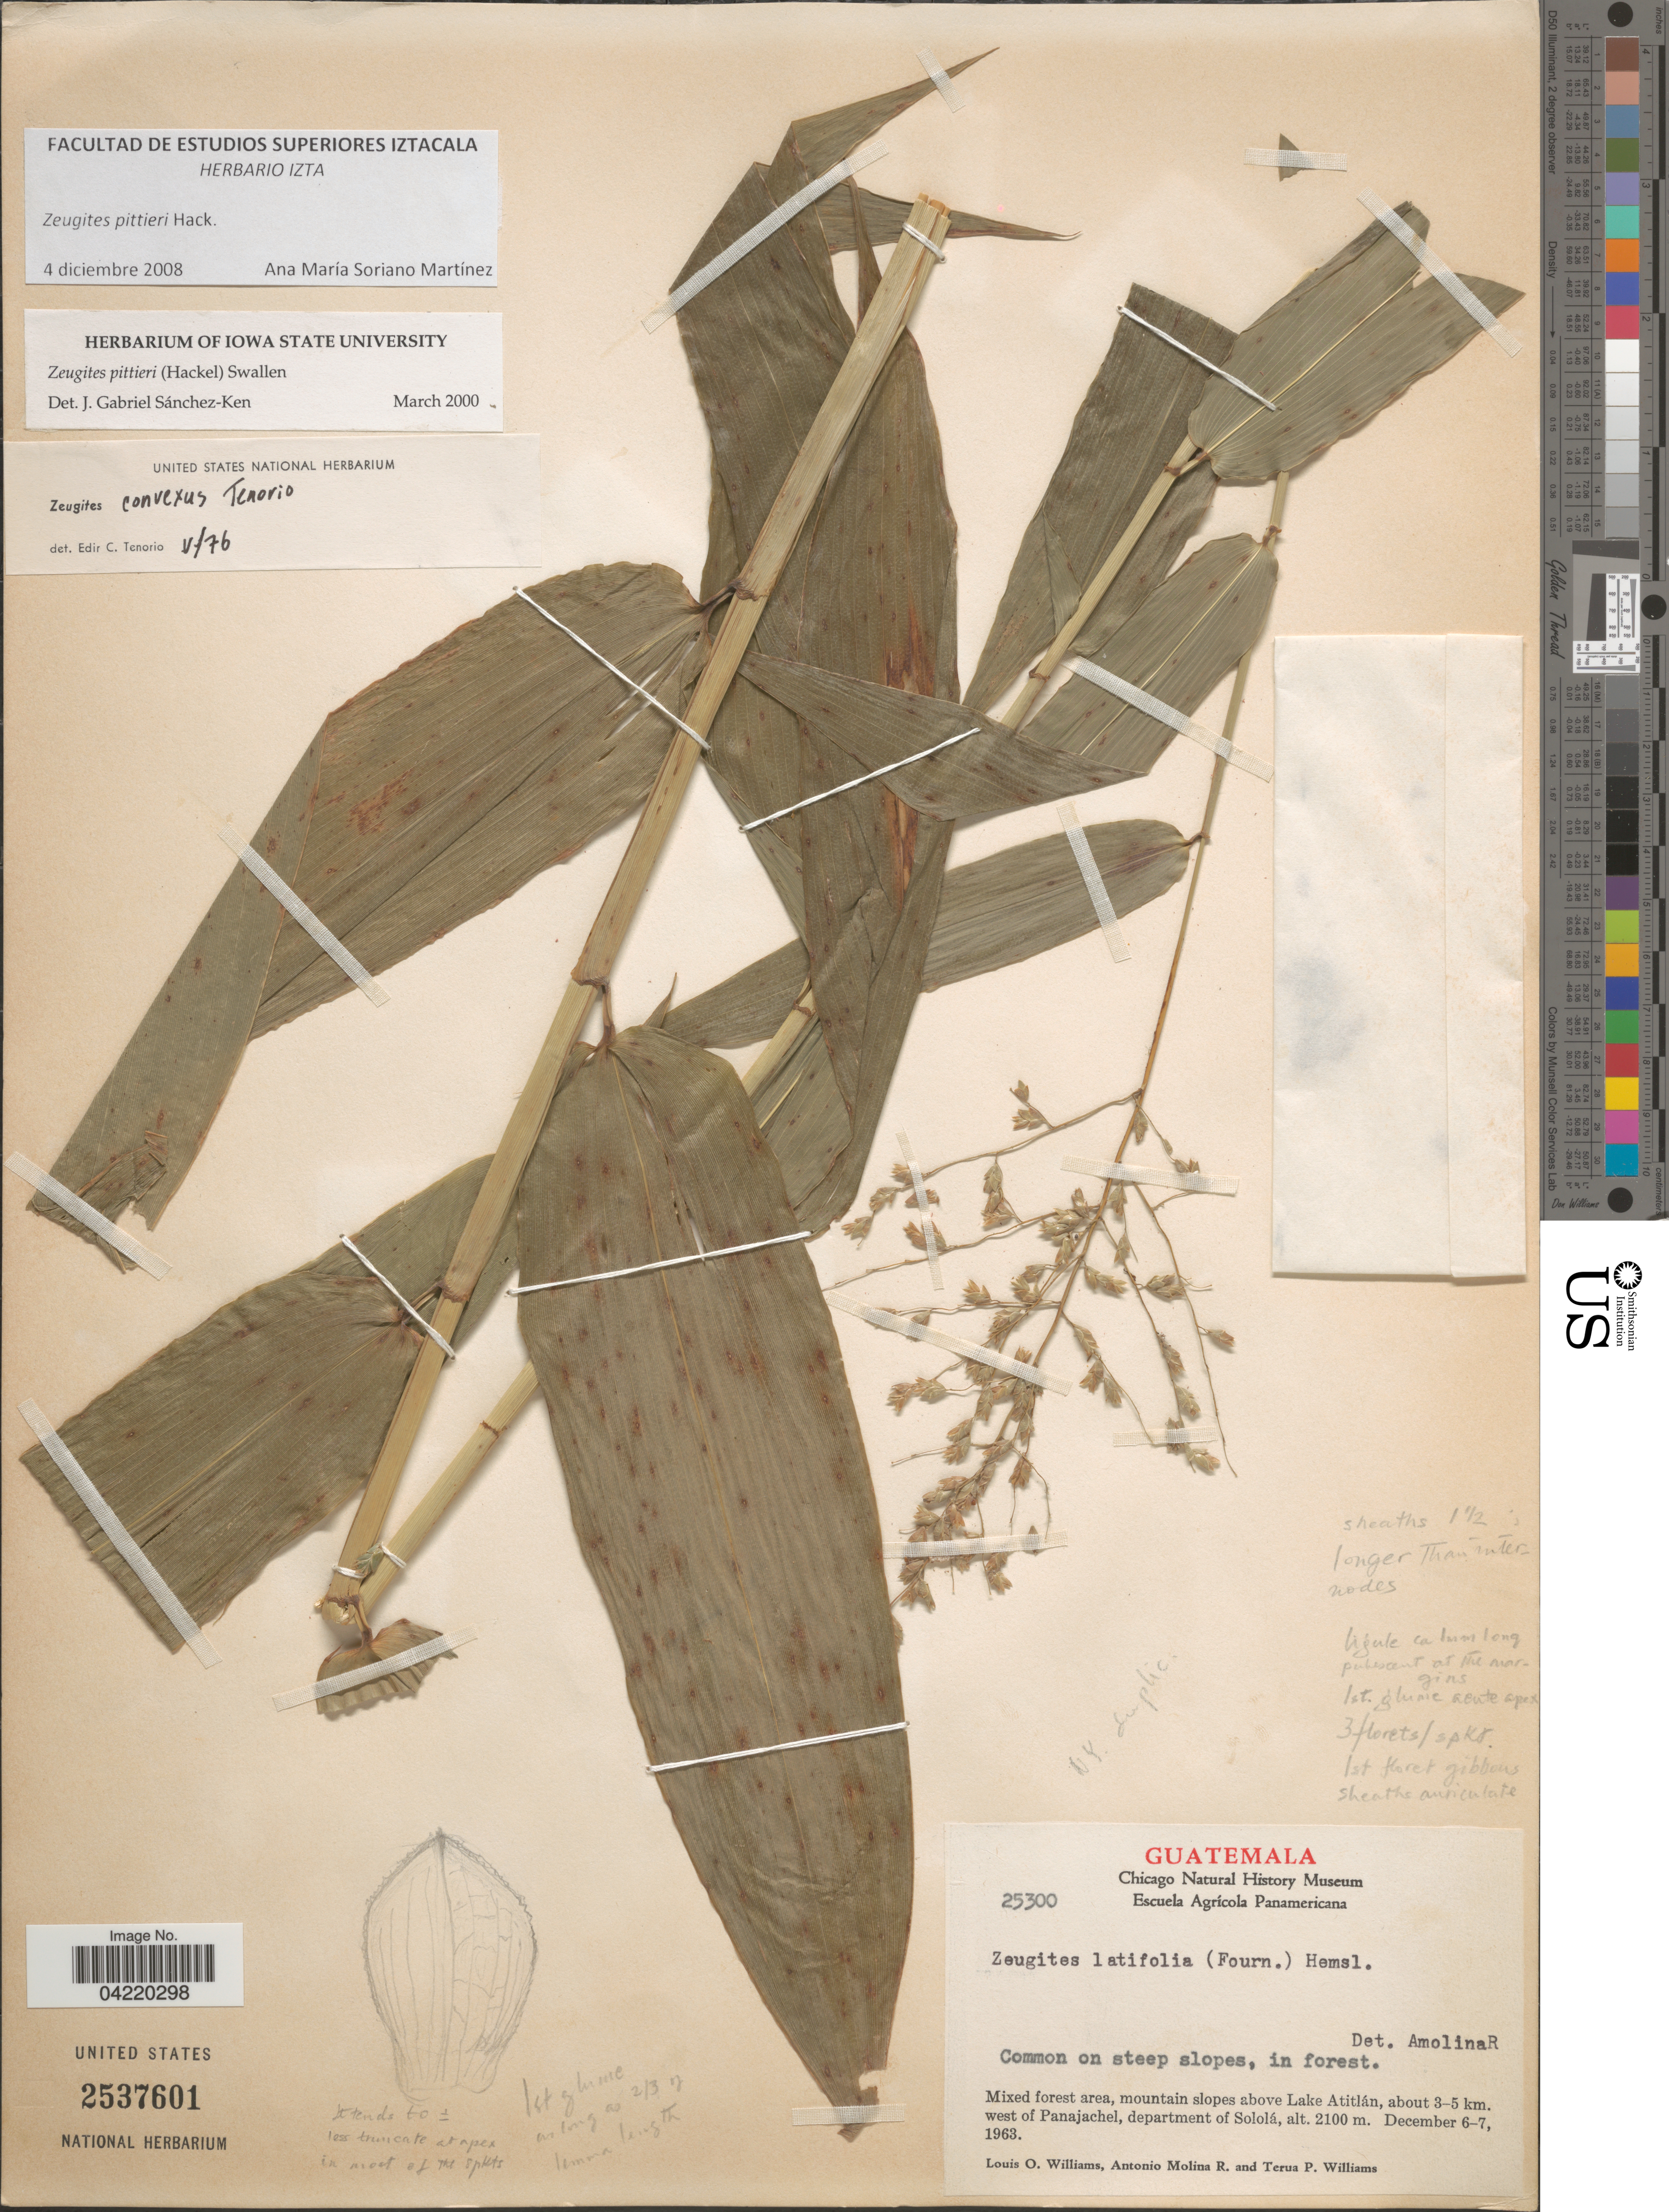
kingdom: Plantae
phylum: Tracheophyta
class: Liliopsida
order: Poales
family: Poaceae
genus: Zeugites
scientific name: Zeugites pittieri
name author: Hack.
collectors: L. O. Williams, A. Molina R. & T. Williams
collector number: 25300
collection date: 1963-12-06/1963-12-07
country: Guatemala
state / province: Solola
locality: Mixed forest area, mountain slopes above Lake Atitlán, about 3-5 km. west of Panajachel, department of Sololá.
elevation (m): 2100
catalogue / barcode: US 2537601